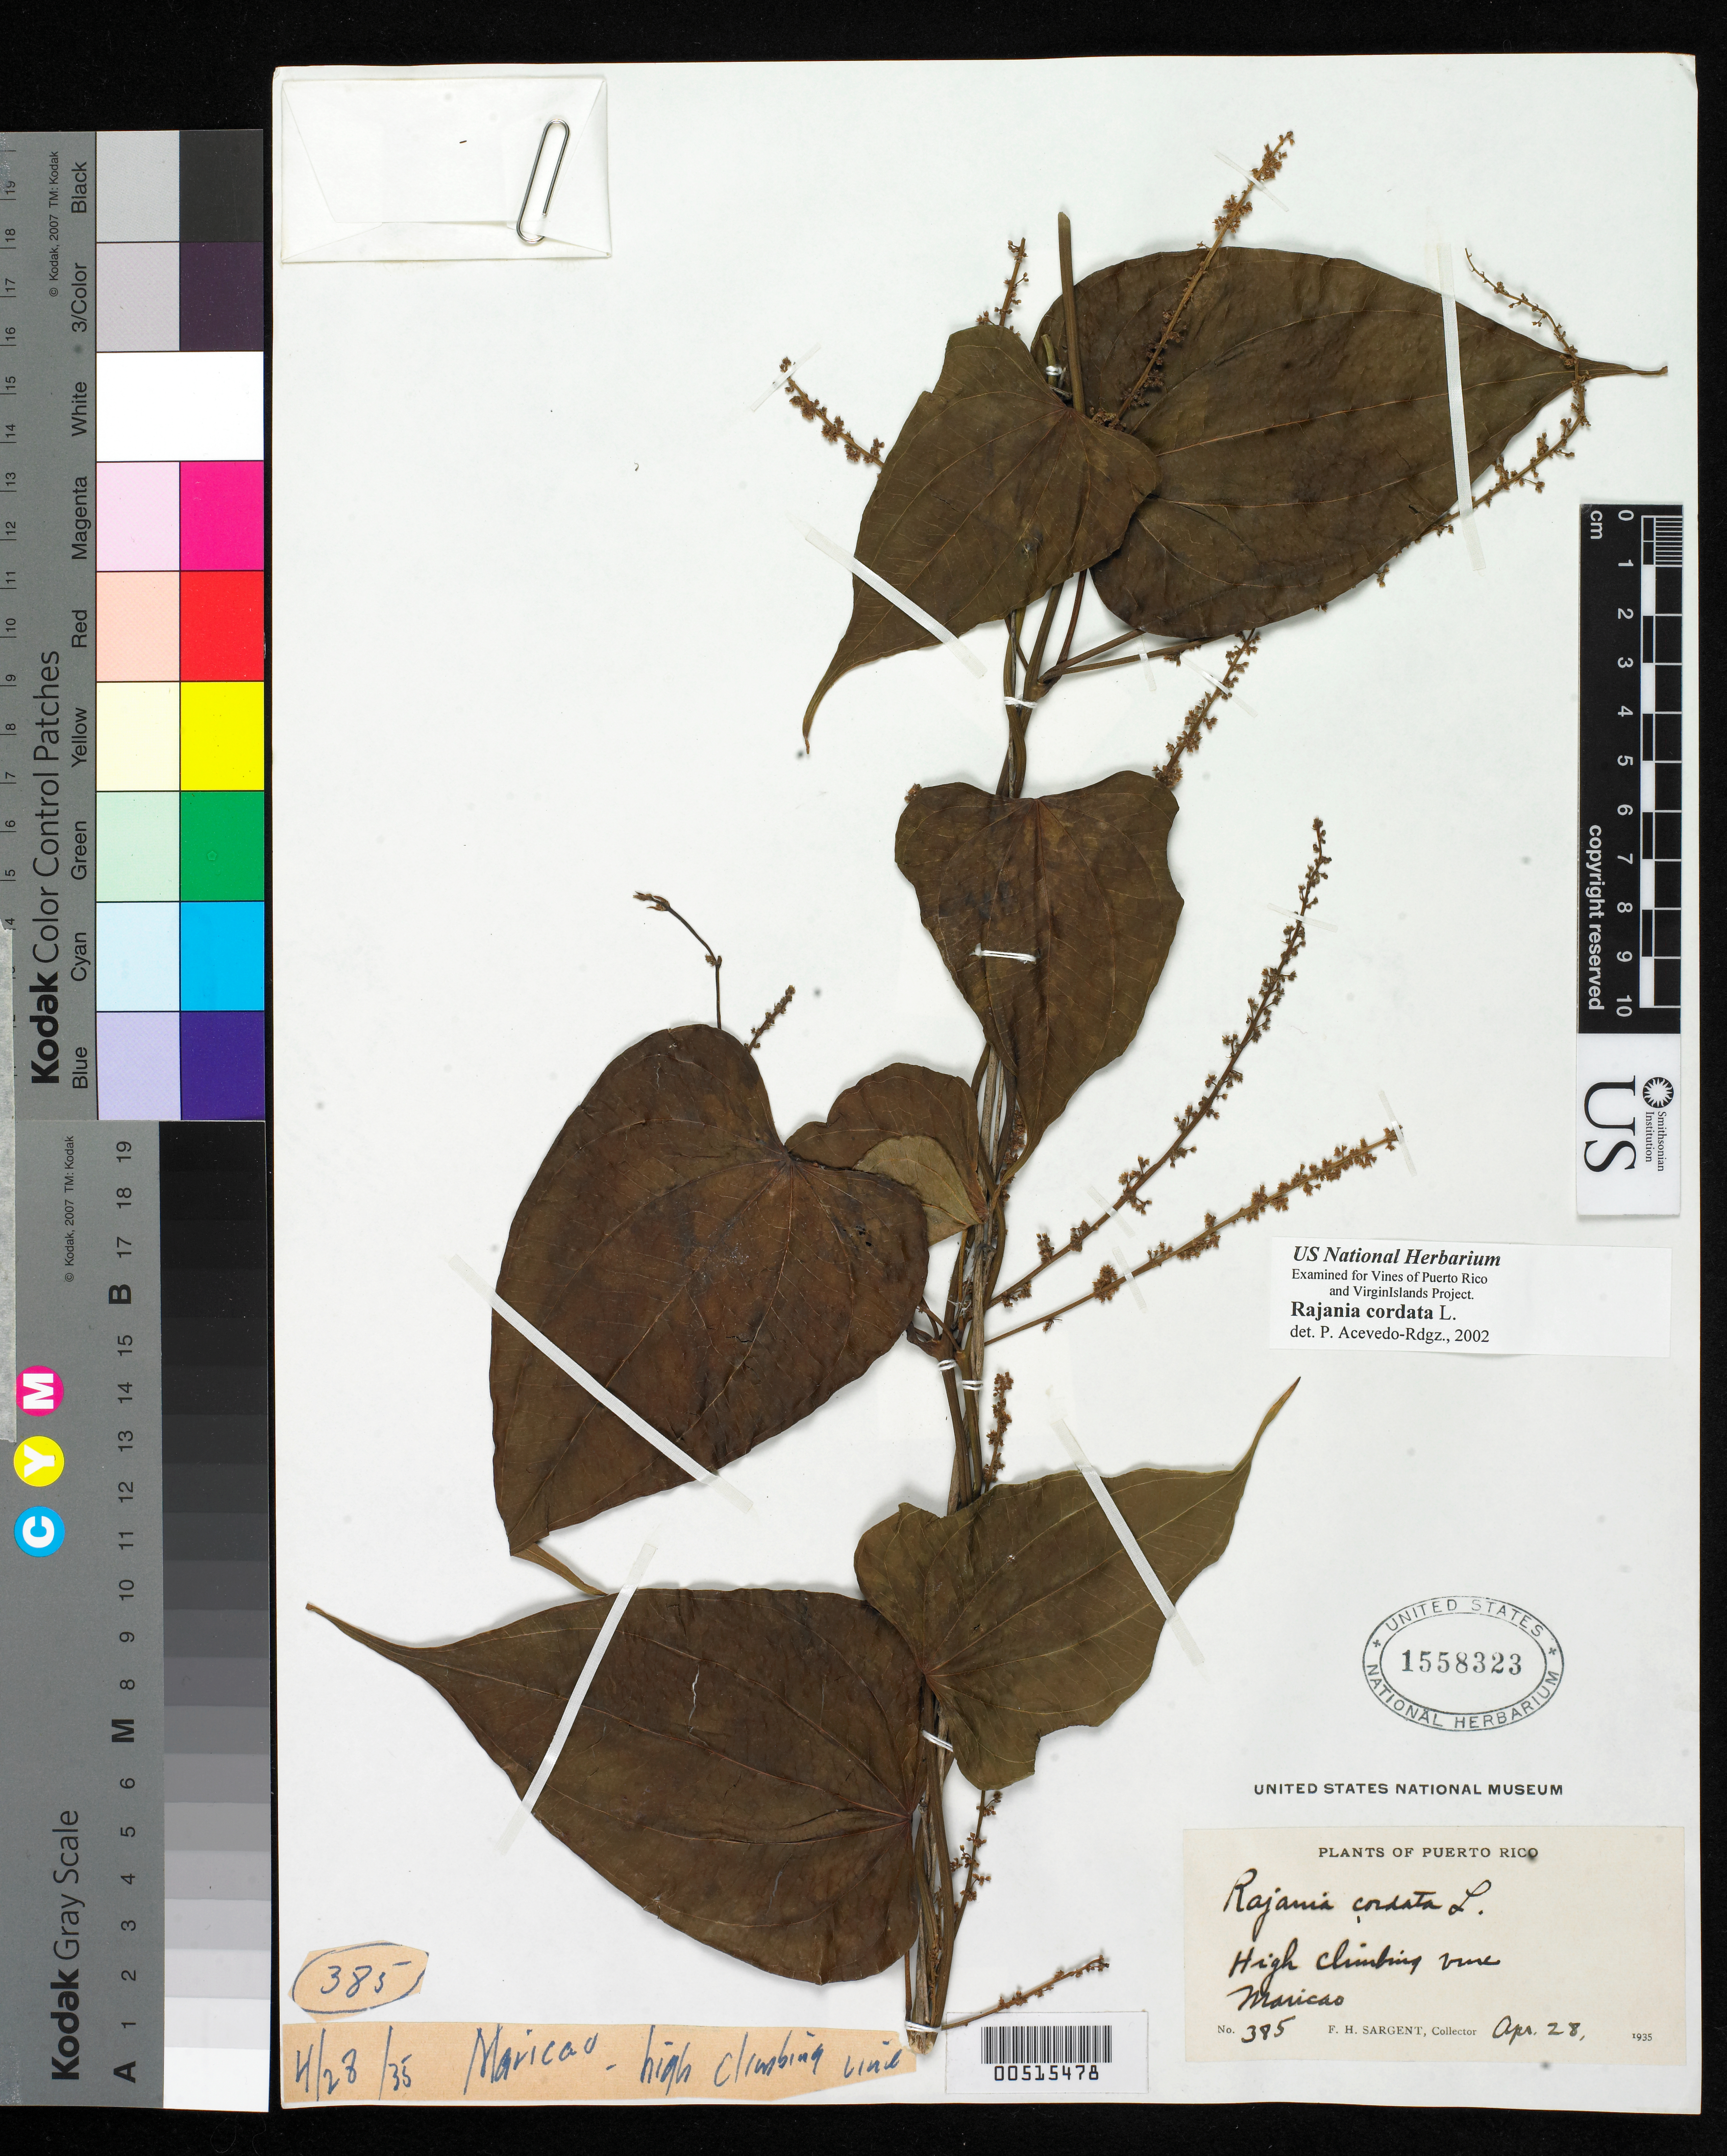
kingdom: Plantae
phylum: Tracheophyta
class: Liliopsida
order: Dioscoreales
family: Dioscoreaceae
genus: Dioscorea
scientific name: Dioscorea cordata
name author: (L.) Raz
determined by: Strong, M. T., (US), Smithsonian Institution - National Museum of Natural History (UNITED STATES)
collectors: F. H. Sargent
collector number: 385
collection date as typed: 28 Apr 1935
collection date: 1935-04-28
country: Puerto Rico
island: Greater Antilles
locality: Maricao.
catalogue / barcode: US 1558323